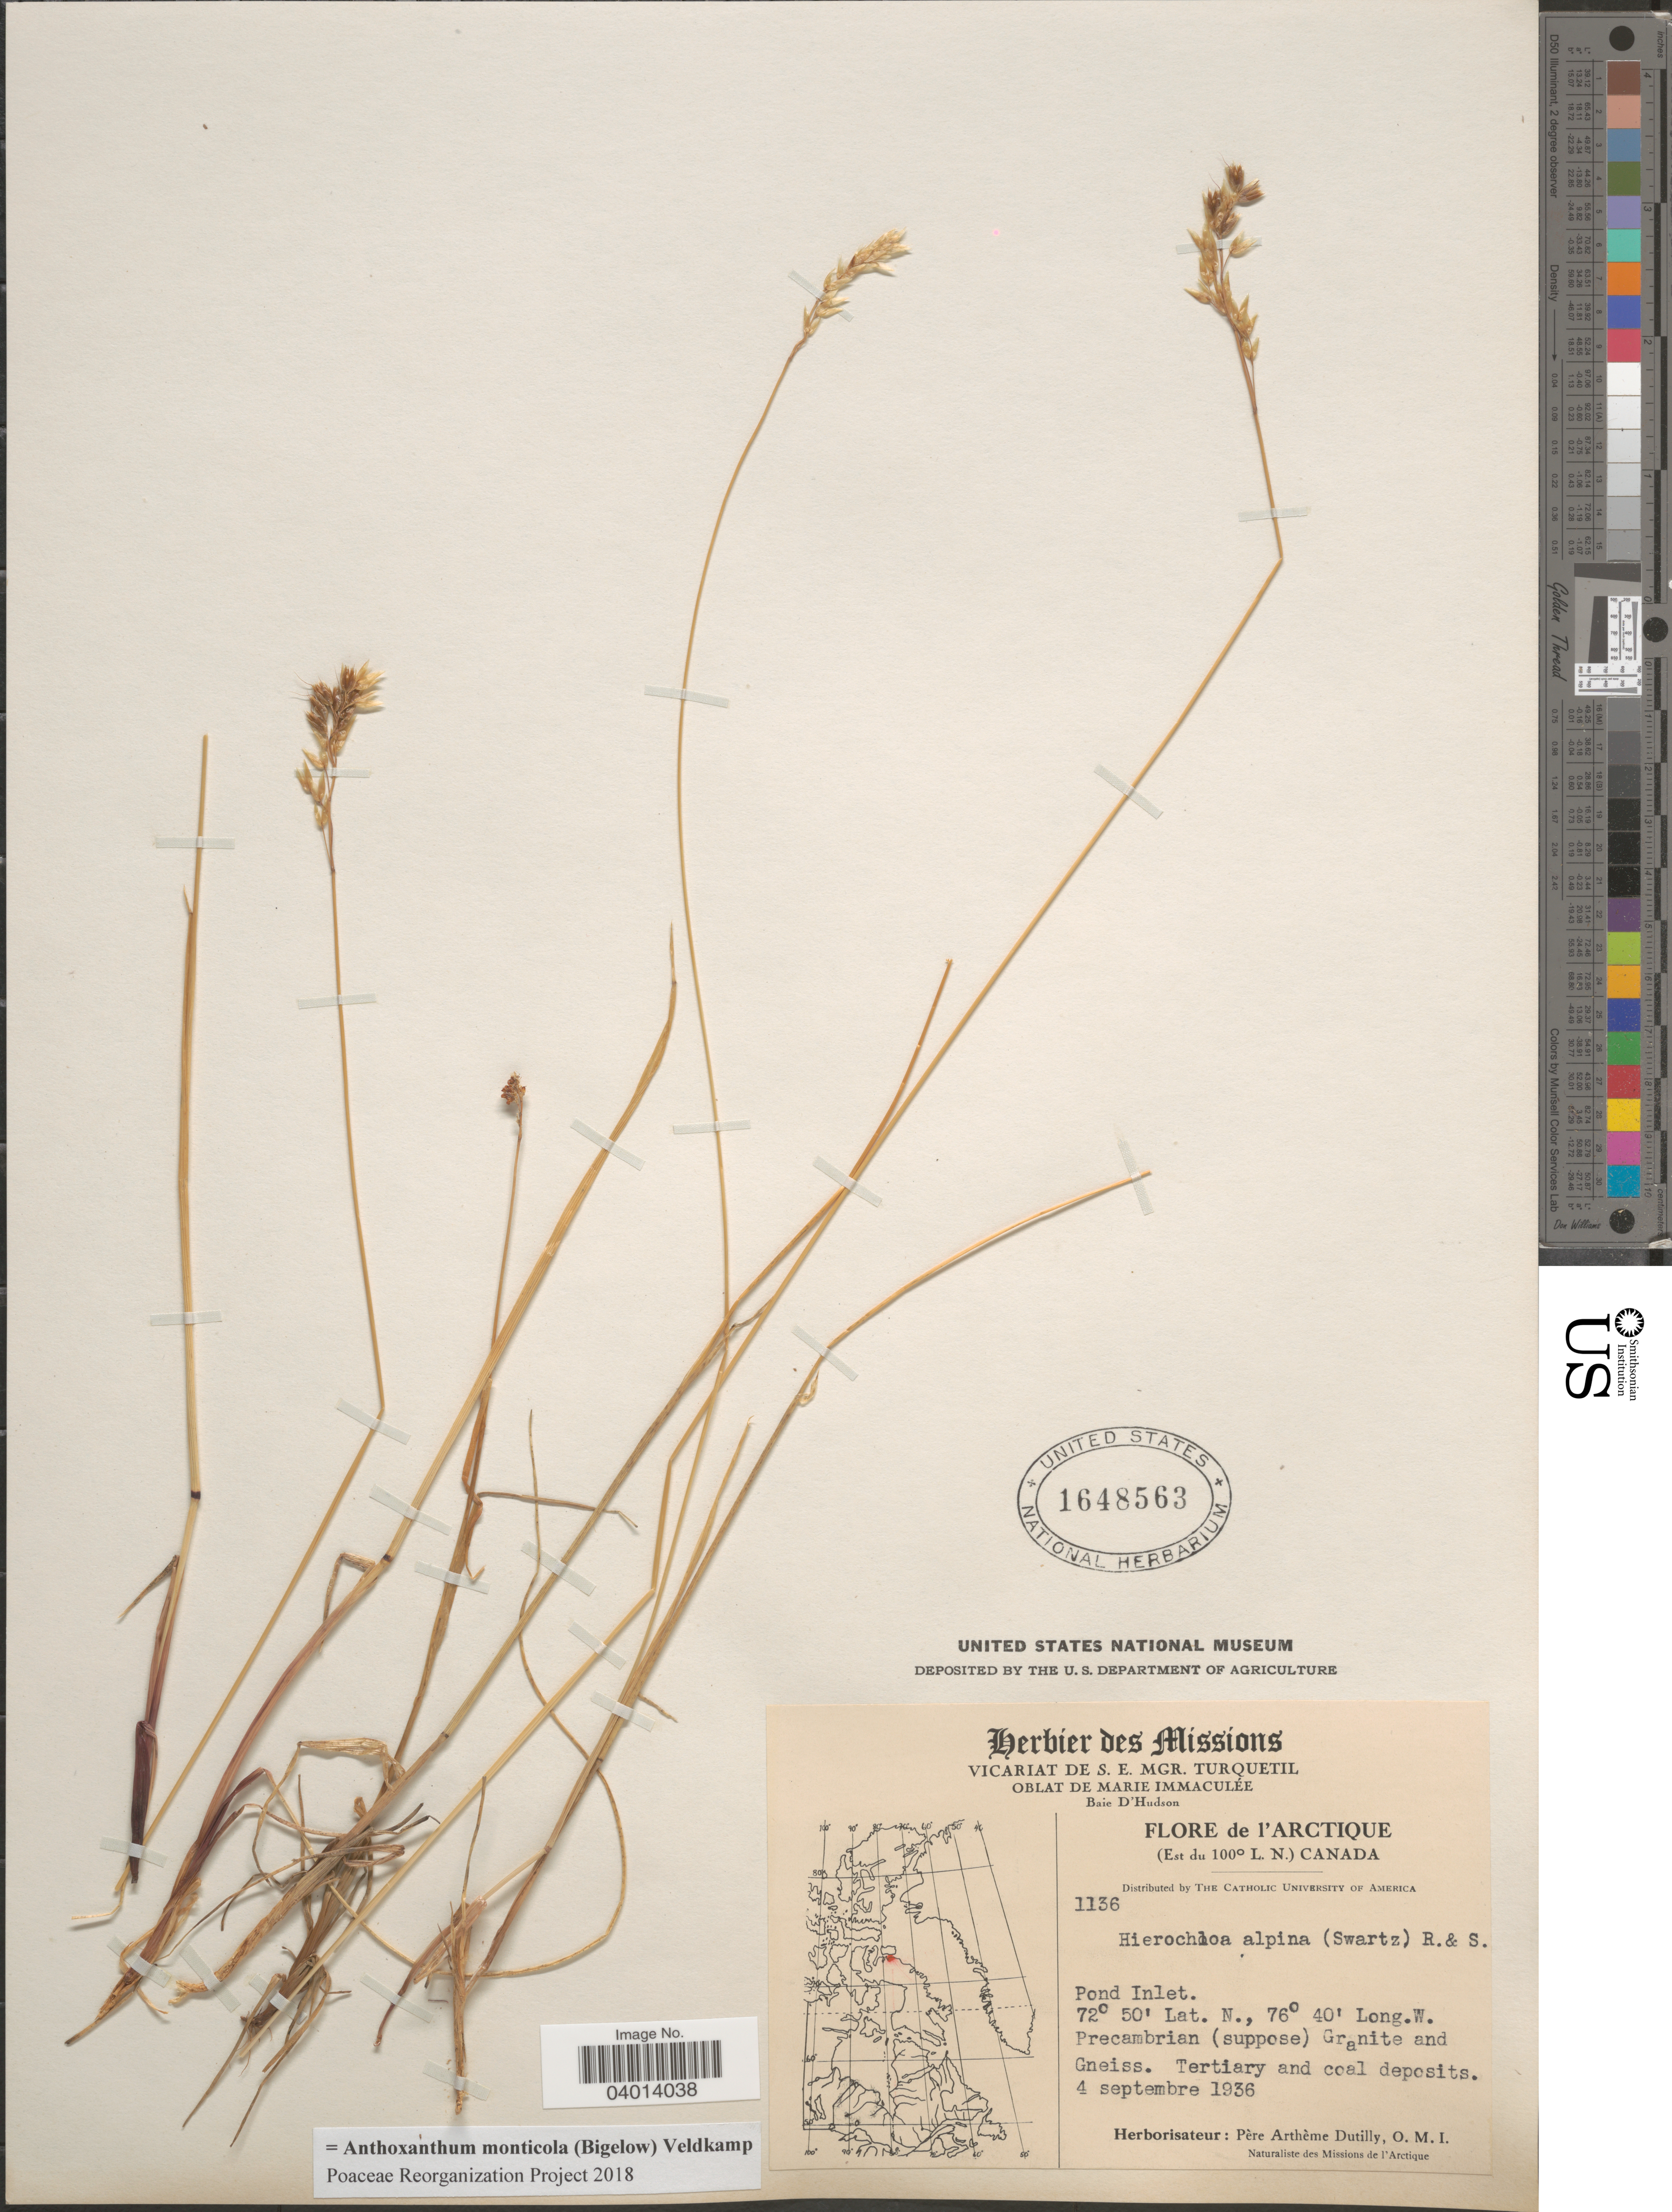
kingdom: Plantae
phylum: Tracheophyta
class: Liliopsida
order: Poales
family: Poaceae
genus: Anthoxanthum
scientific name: Anthoxanthum monticola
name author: (Bigelow) Veldkamp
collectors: P. Dutilly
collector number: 1136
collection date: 1936-09-04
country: Canada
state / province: Nunavut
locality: L'Arctique. Pond Inlet.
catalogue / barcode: US 1648563